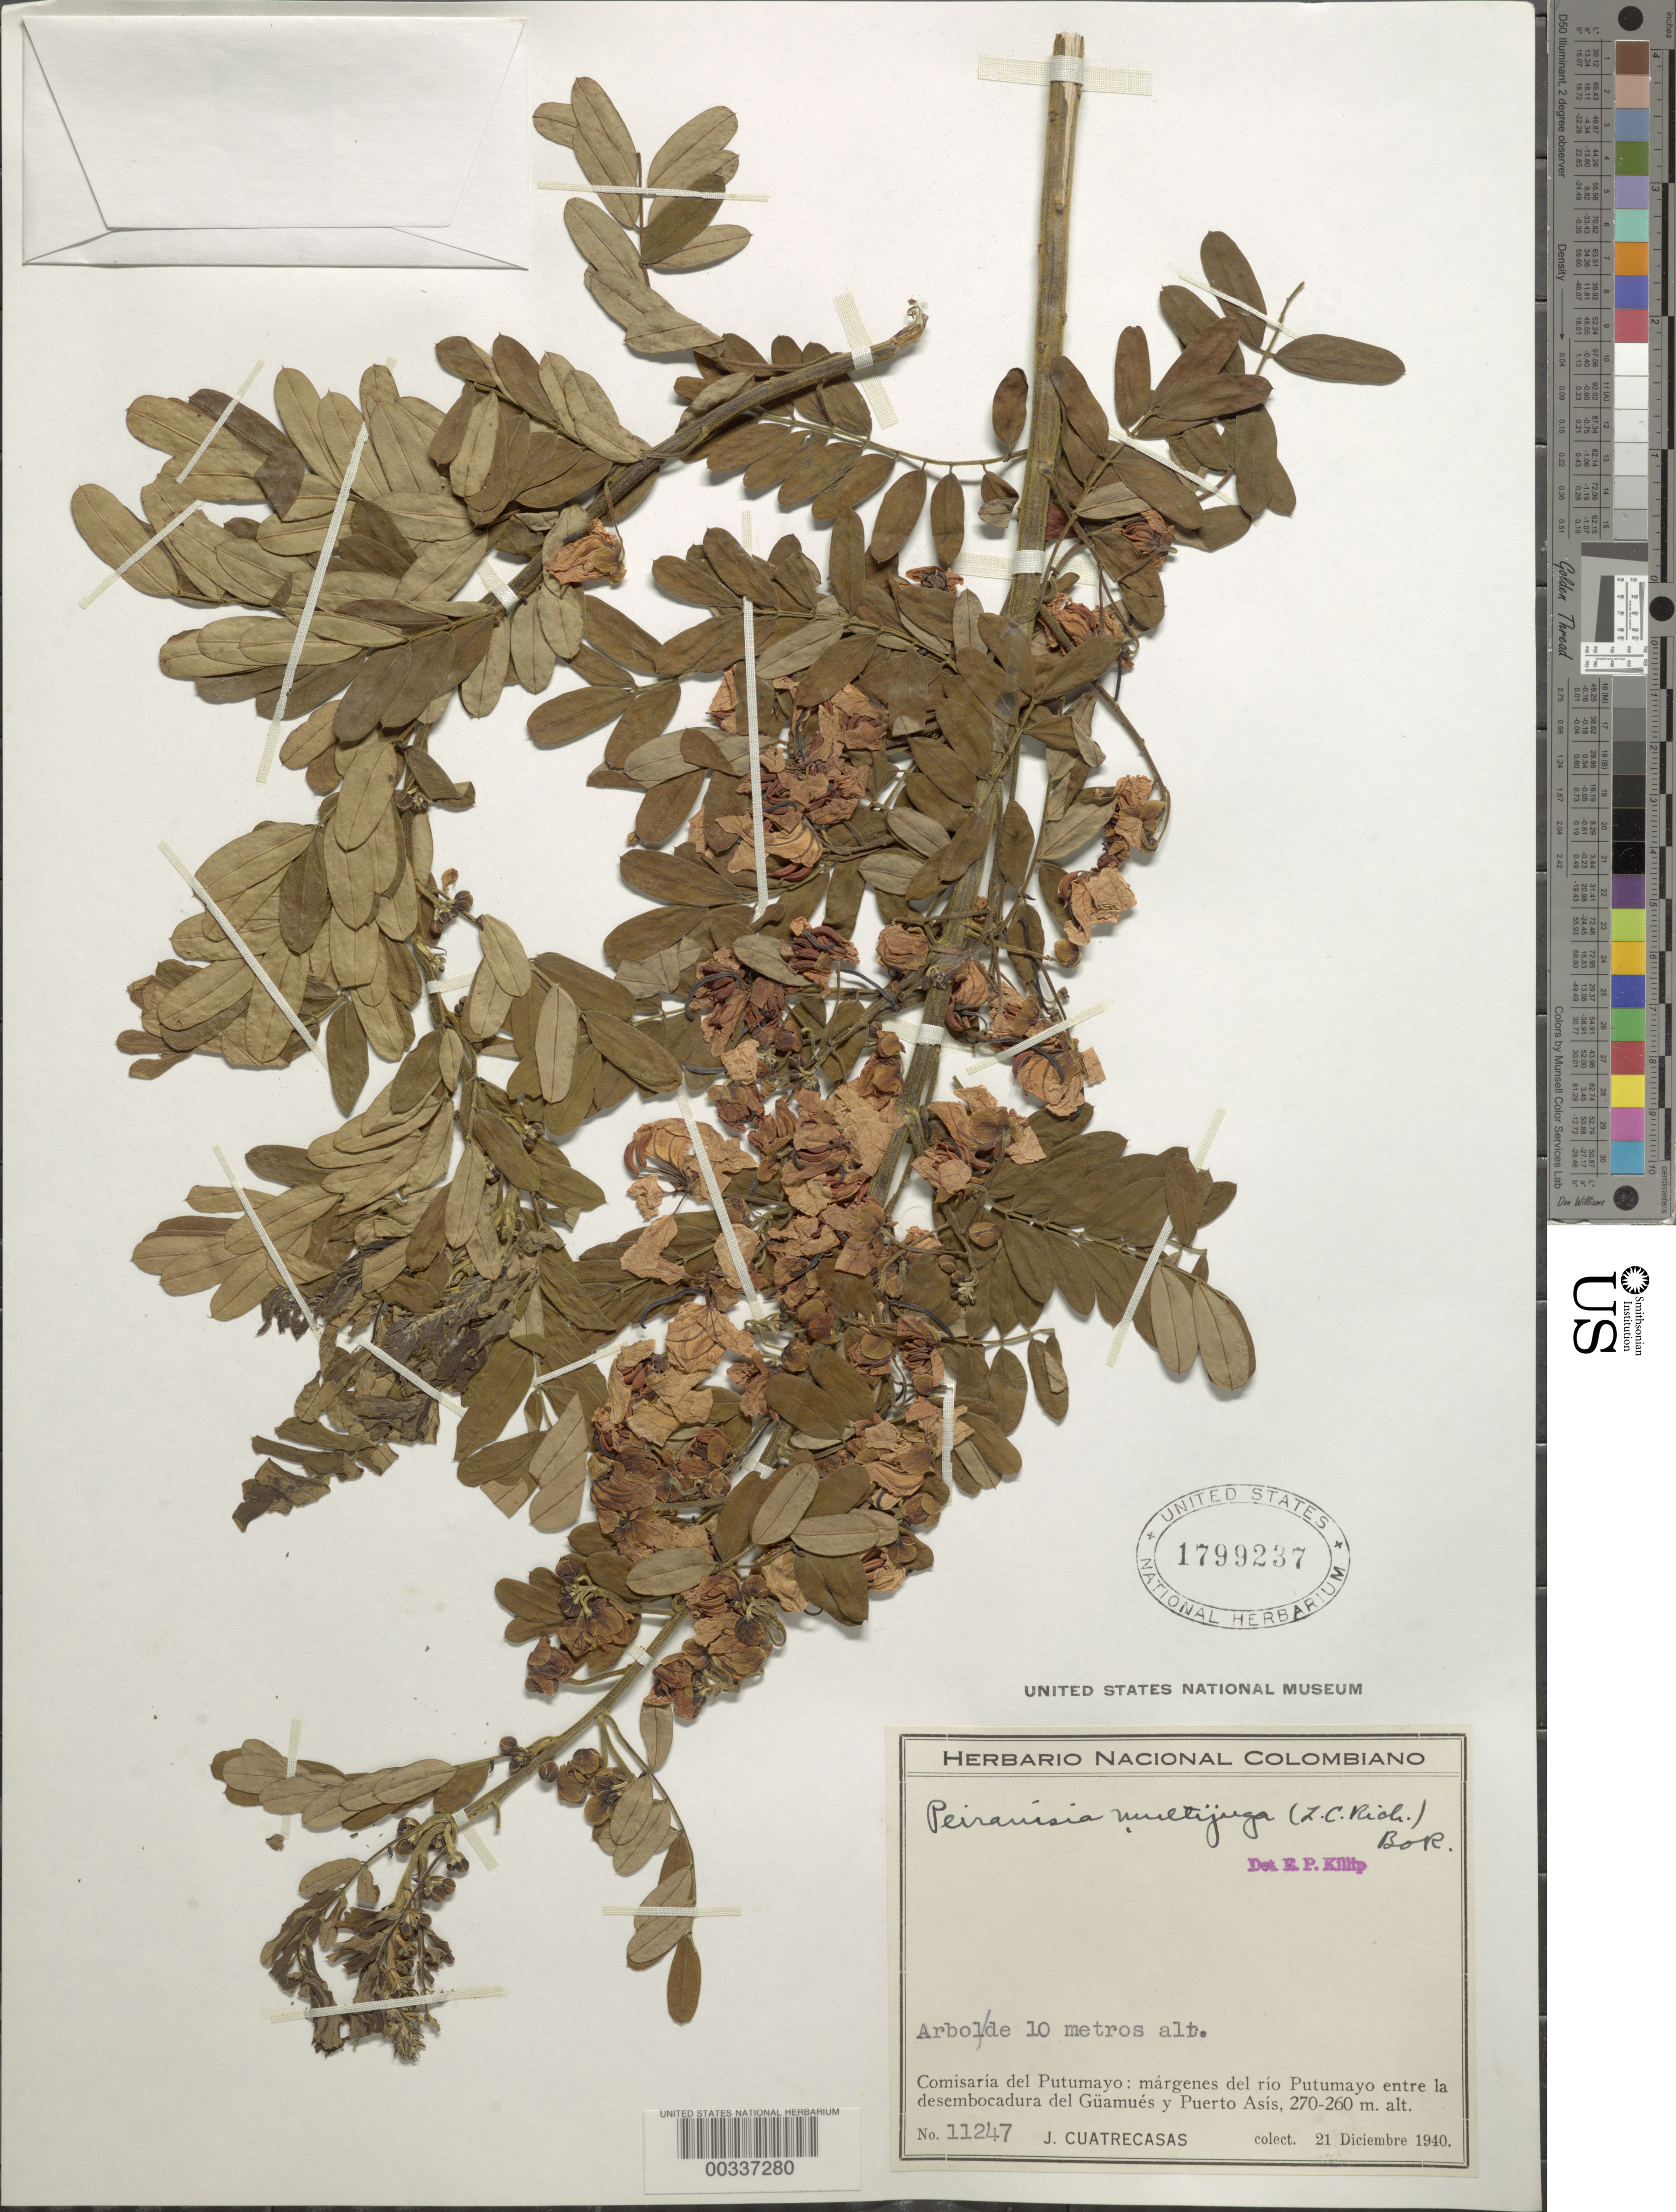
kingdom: Plantae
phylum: Tracheophyta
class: Magnoliopsida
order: Fabales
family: Fabaceae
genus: Senna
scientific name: Senna multijuga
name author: (Rich.) H.S. Irwin & Barneby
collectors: J. Cuatrecasas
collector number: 11247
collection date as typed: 21 Dec 1940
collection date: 1940-12-21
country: Colombia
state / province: Putumayo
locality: Edges of the Rio Putumayo between the outlet of Guamues and Puerto Asis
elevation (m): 260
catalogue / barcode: US 1799237